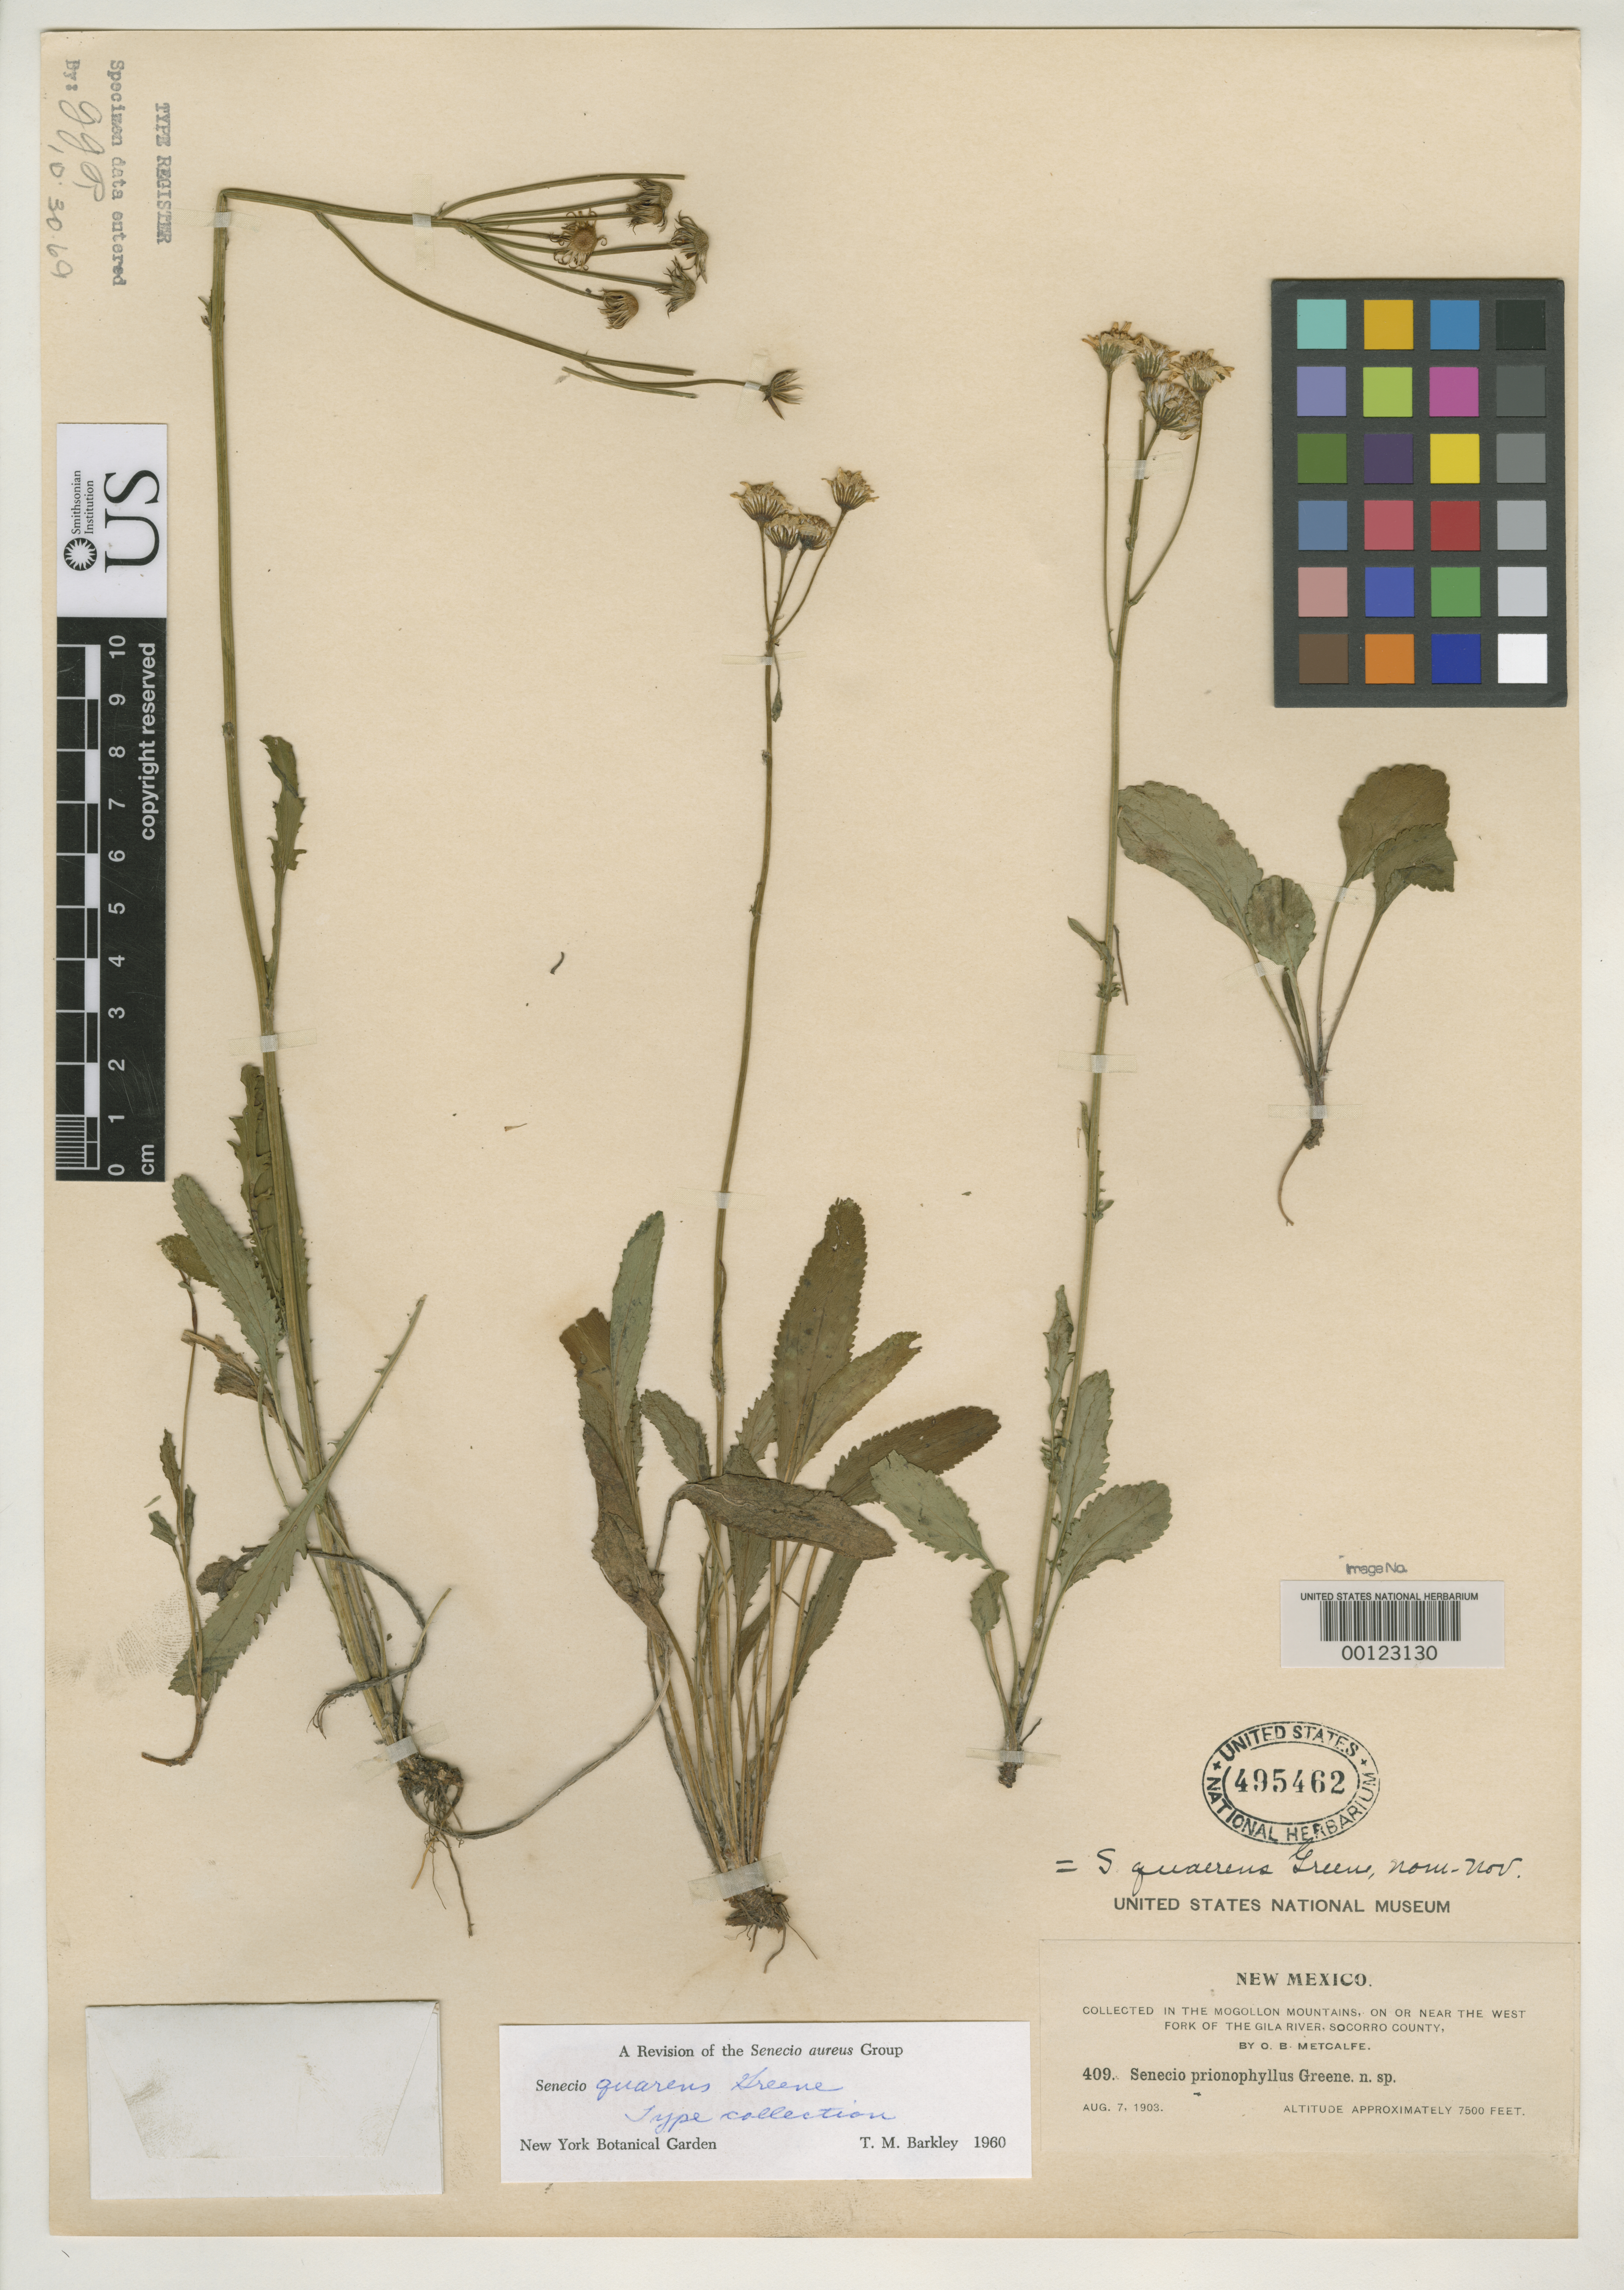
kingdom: Plantae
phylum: Tracheophyta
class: Magnoliopsida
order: Asterales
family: Asteraceae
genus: Senecio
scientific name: Senecio prionophyllus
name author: Greene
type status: Isotype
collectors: O. B. Metcalfe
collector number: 409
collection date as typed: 07 Aug 1903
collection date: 1903-08-07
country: United States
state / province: New Mexico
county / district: Socorro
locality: West fork of Gila River, Mogollones.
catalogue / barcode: US 495462